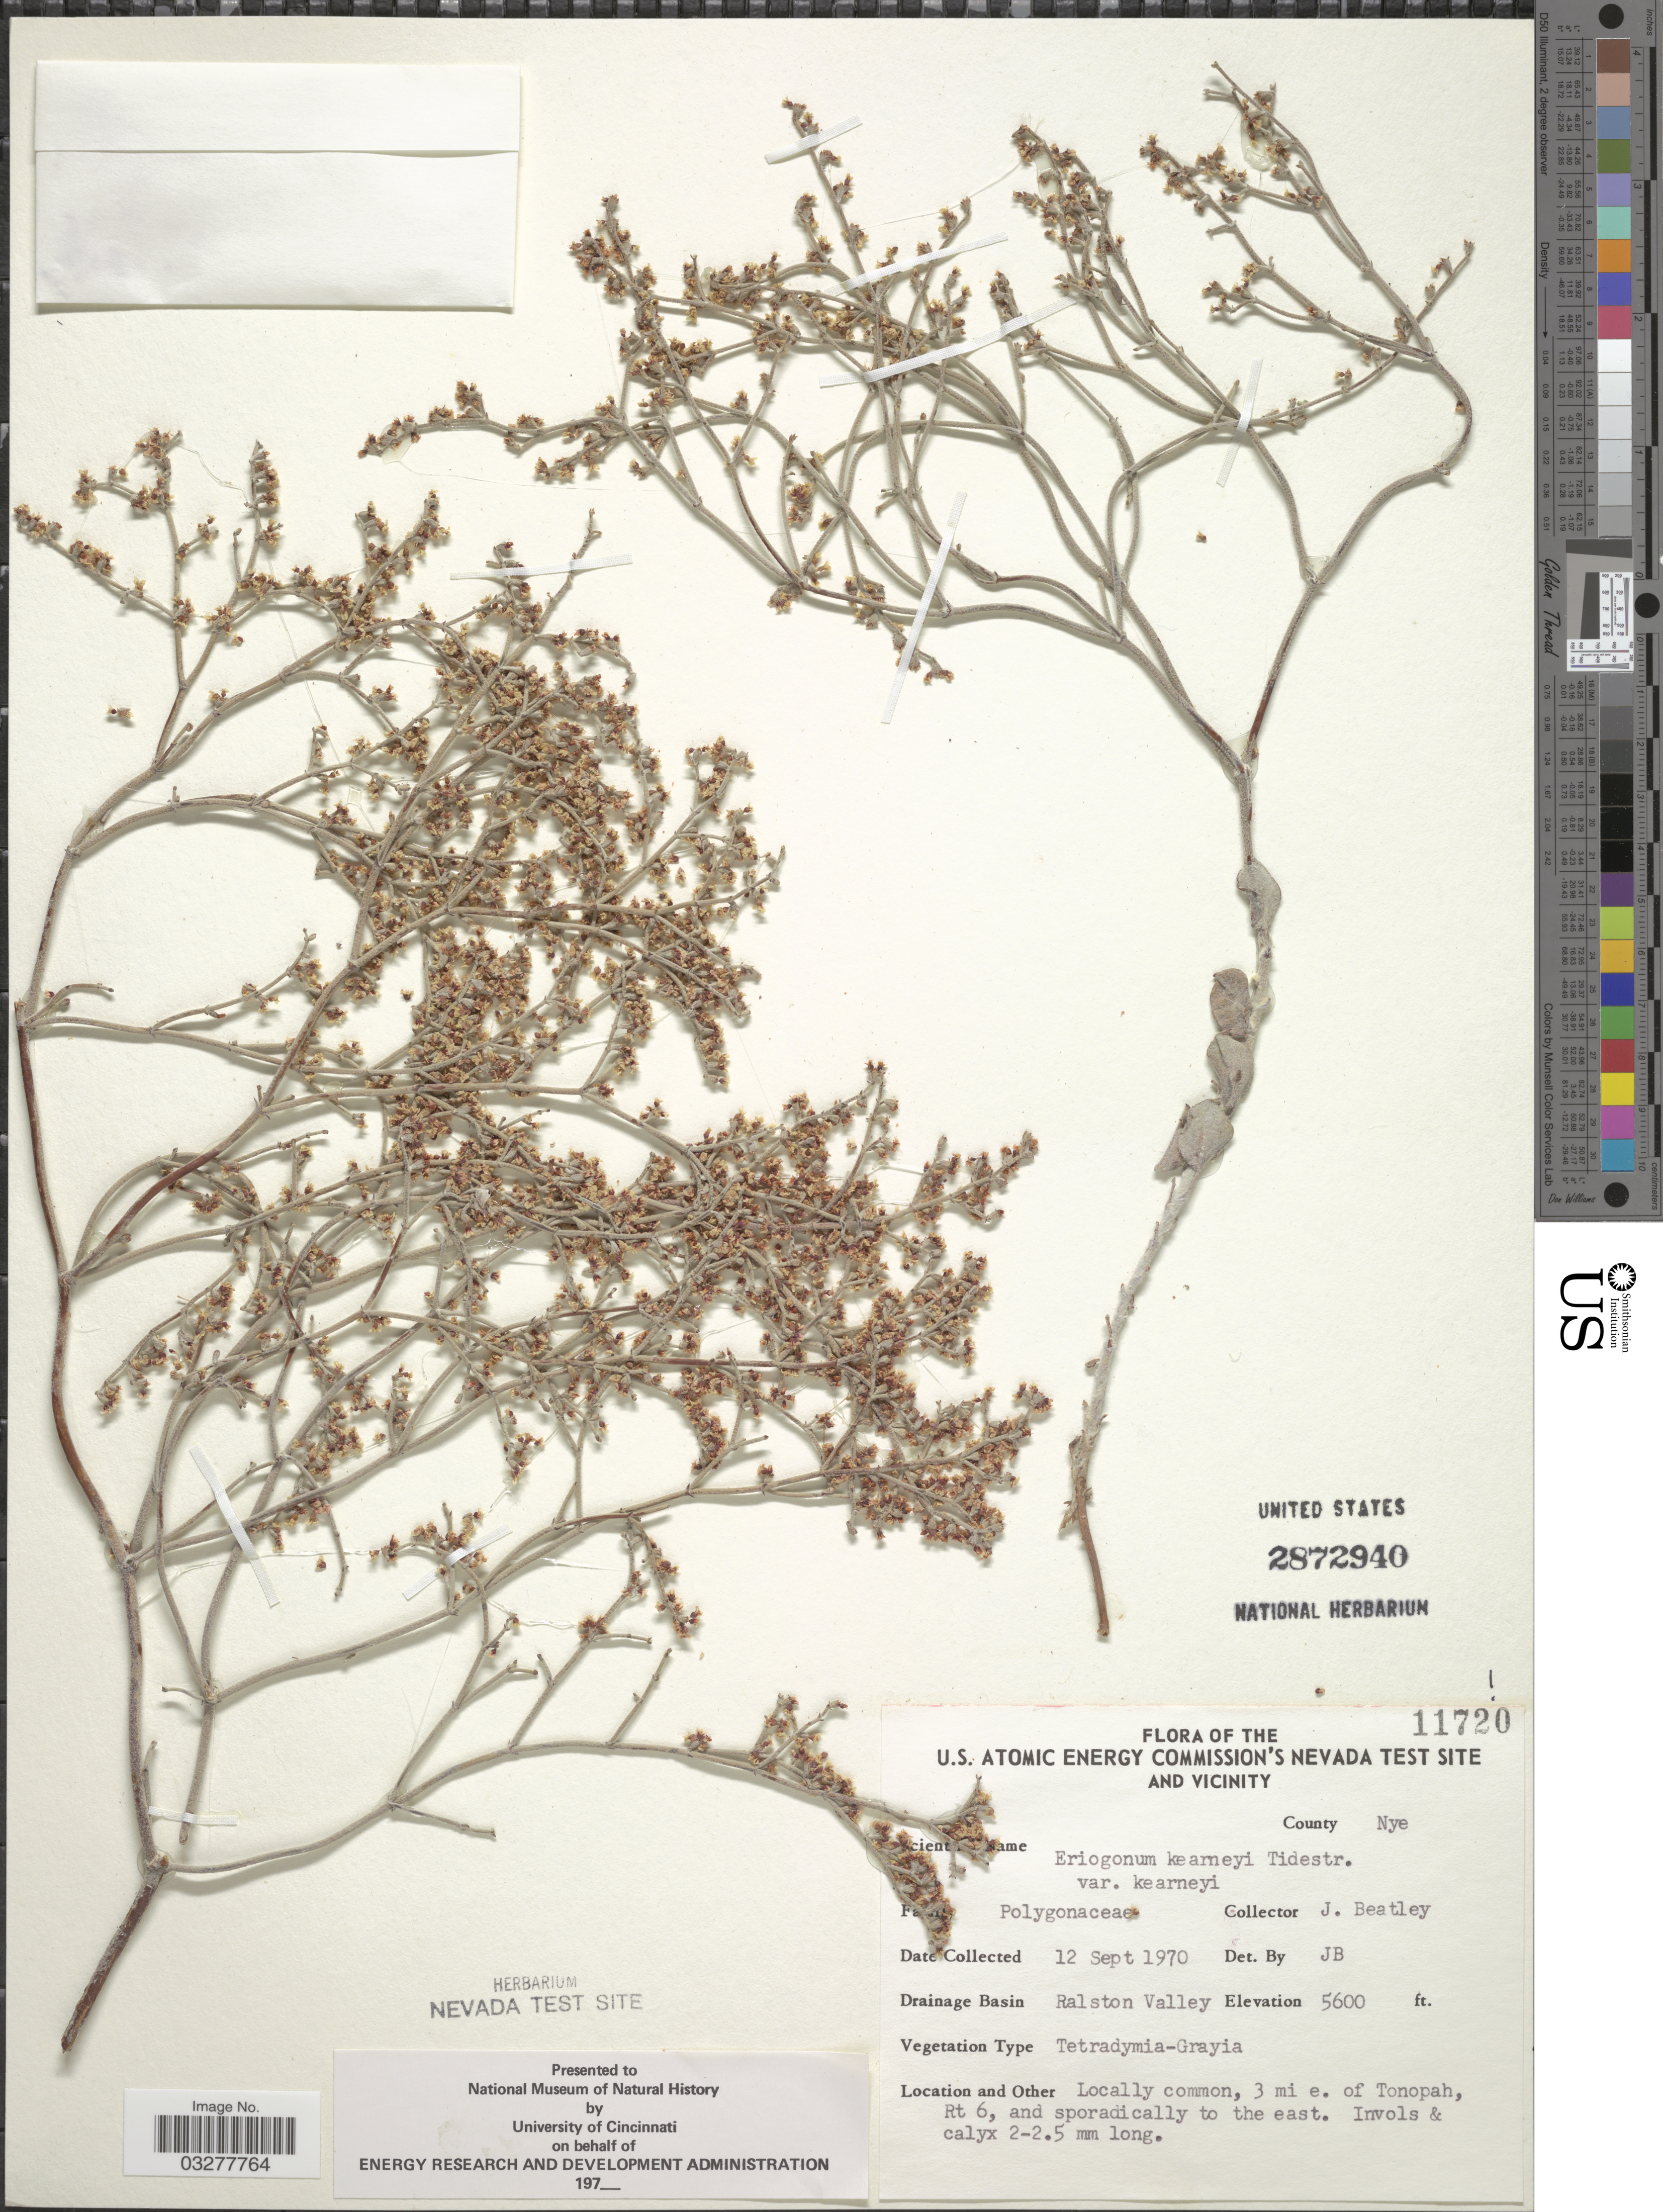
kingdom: Plantae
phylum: Tracheophyta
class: Magnoliopsida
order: Caryophyllales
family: Polygonaceae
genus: Eriogonum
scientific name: Eriogonum kearneyi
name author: Tidestr.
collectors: J. C. Beatley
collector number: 11720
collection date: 1970-09-12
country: United States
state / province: Nevada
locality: U. S. Atomic Energy Commission's Nevada Test Site and Vicinity. County Nye. Drainage Basin Ralston Valley. 3 mi e. of Tonopah, Rt 6, and sporadically to the east.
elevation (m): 1707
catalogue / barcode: US 2872940